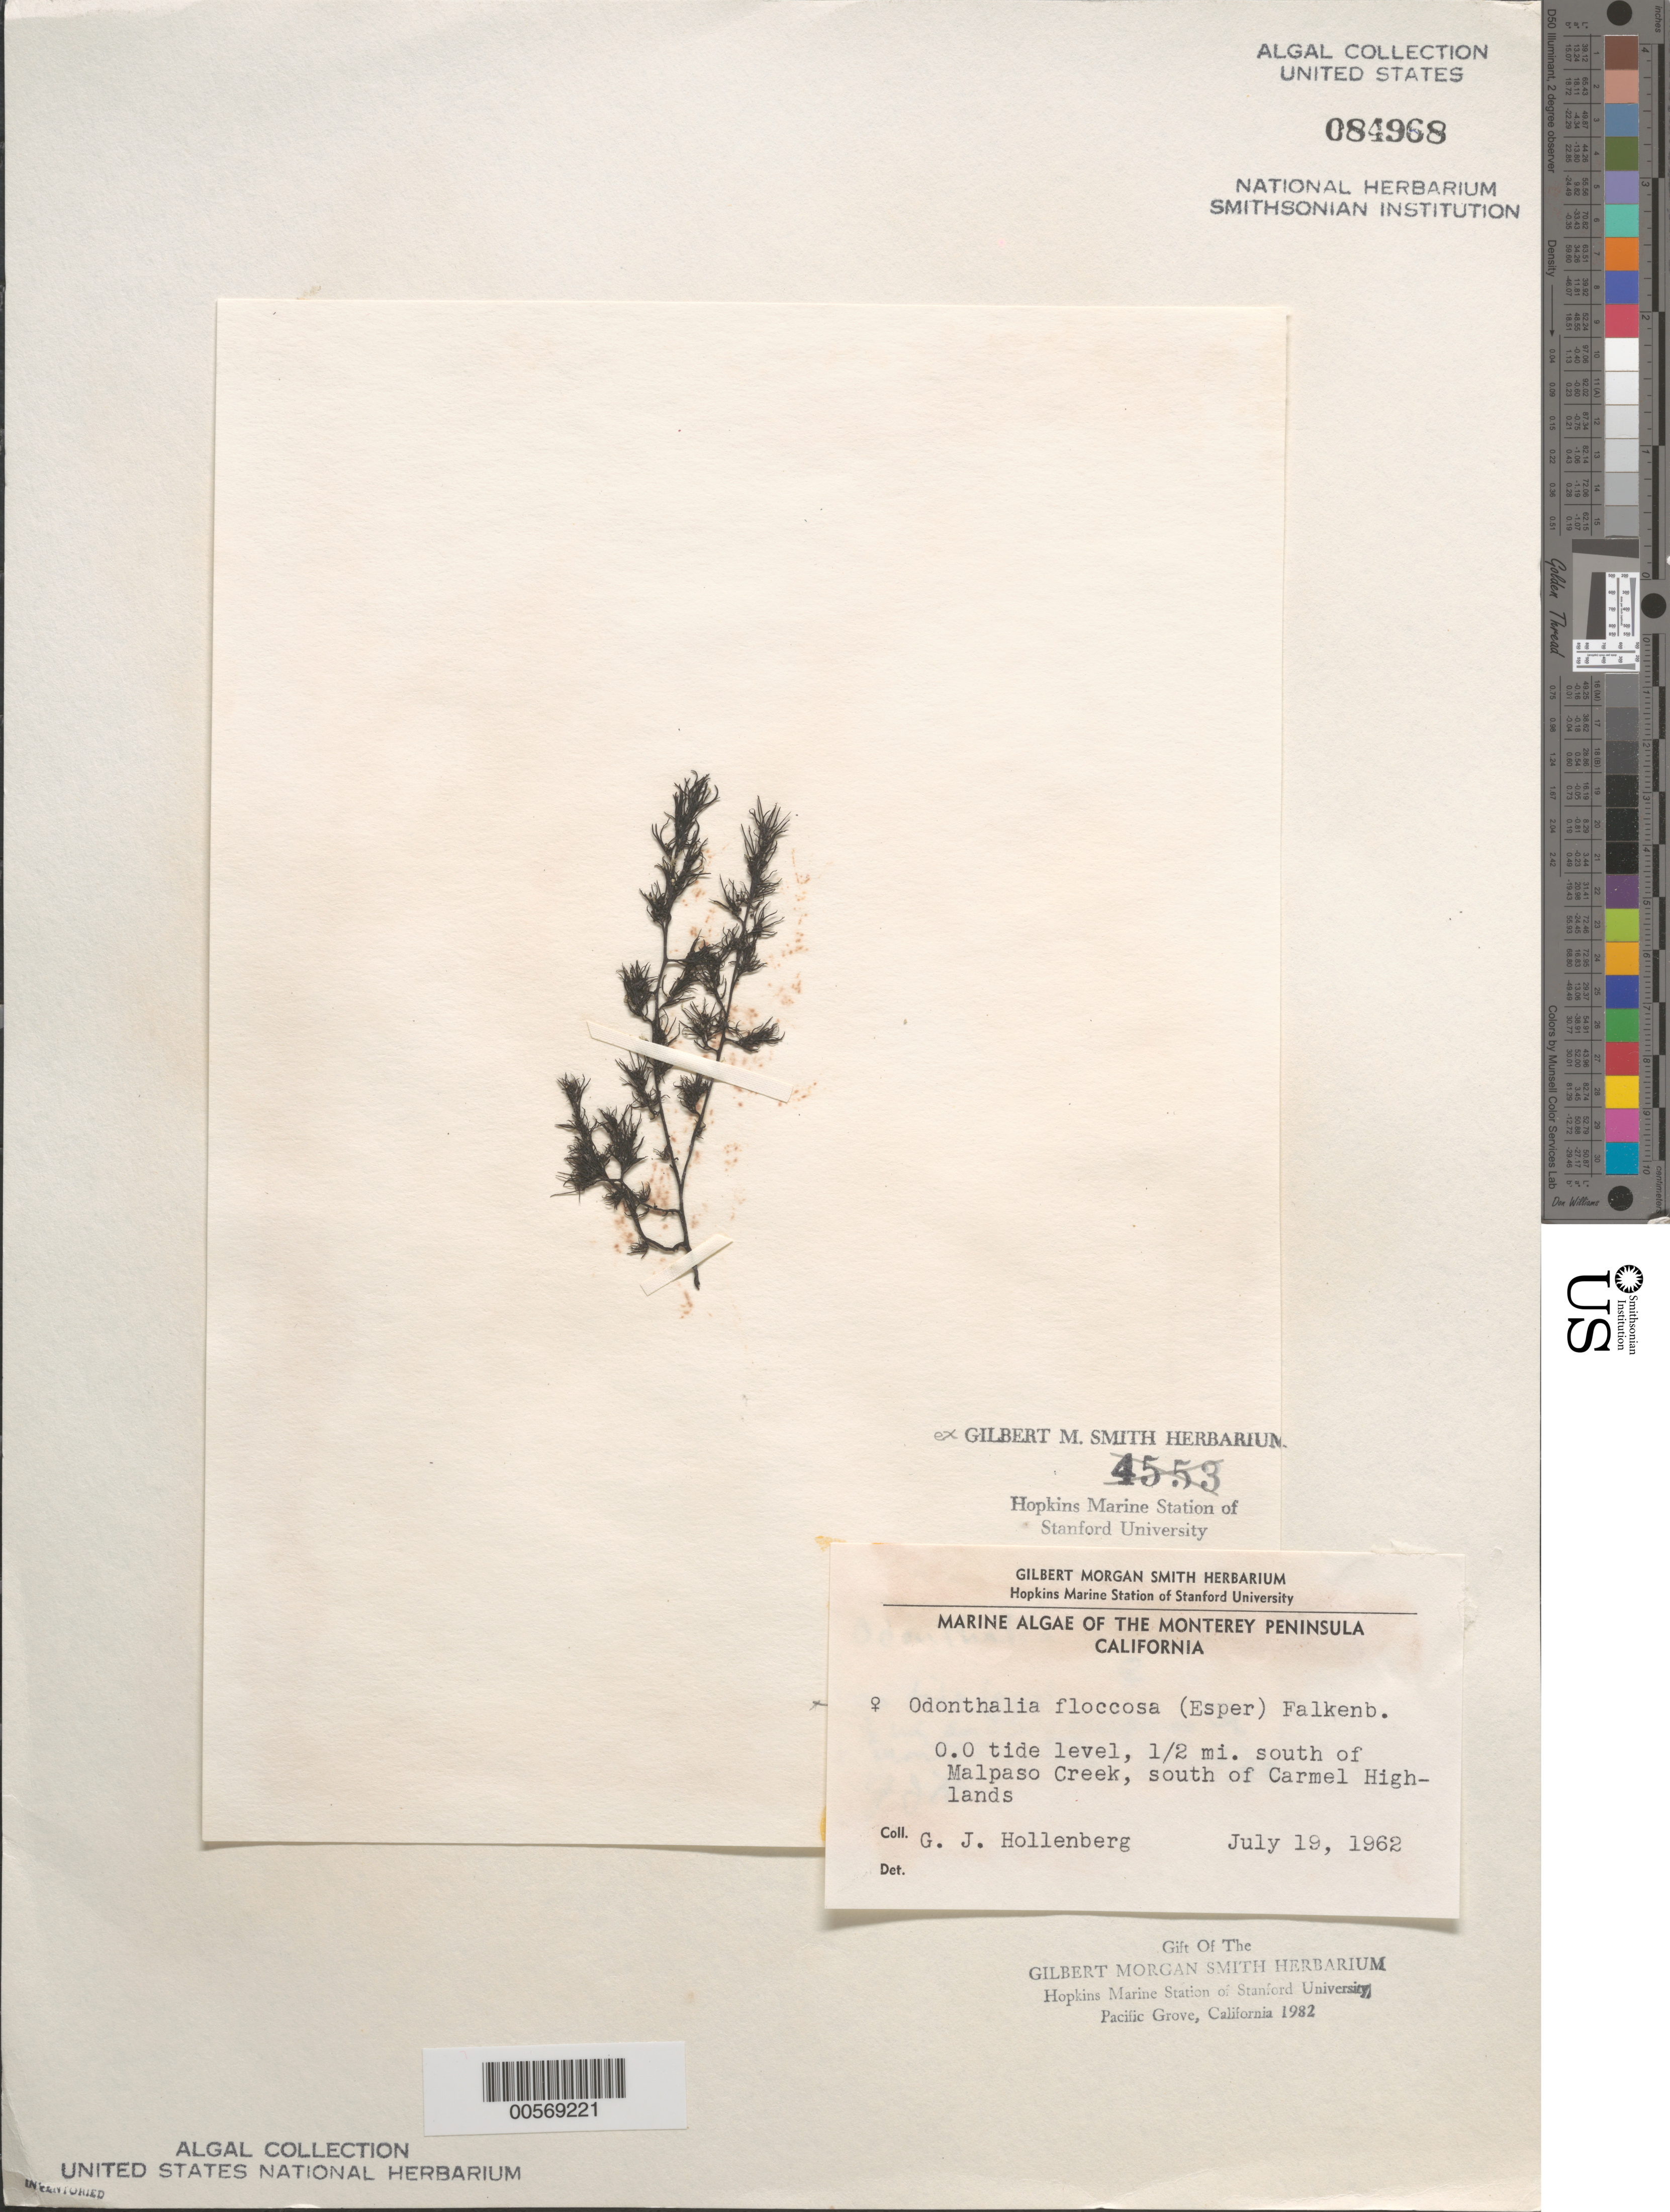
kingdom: Plantae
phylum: Rhodophyta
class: Florideophyceae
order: Ceramiales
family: Rhodomelaceae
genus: Odonthalia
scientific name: Odonthalia floccosa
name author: (Esper) Falkenb.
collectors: G. Hollenberg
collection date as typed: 19 Jul 1962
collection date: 1962-07-19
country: United States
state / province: California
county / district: Monterey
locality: South of Carmel Highlands, 0.5 mile south of Malpaso Creek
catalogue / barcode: US 84968